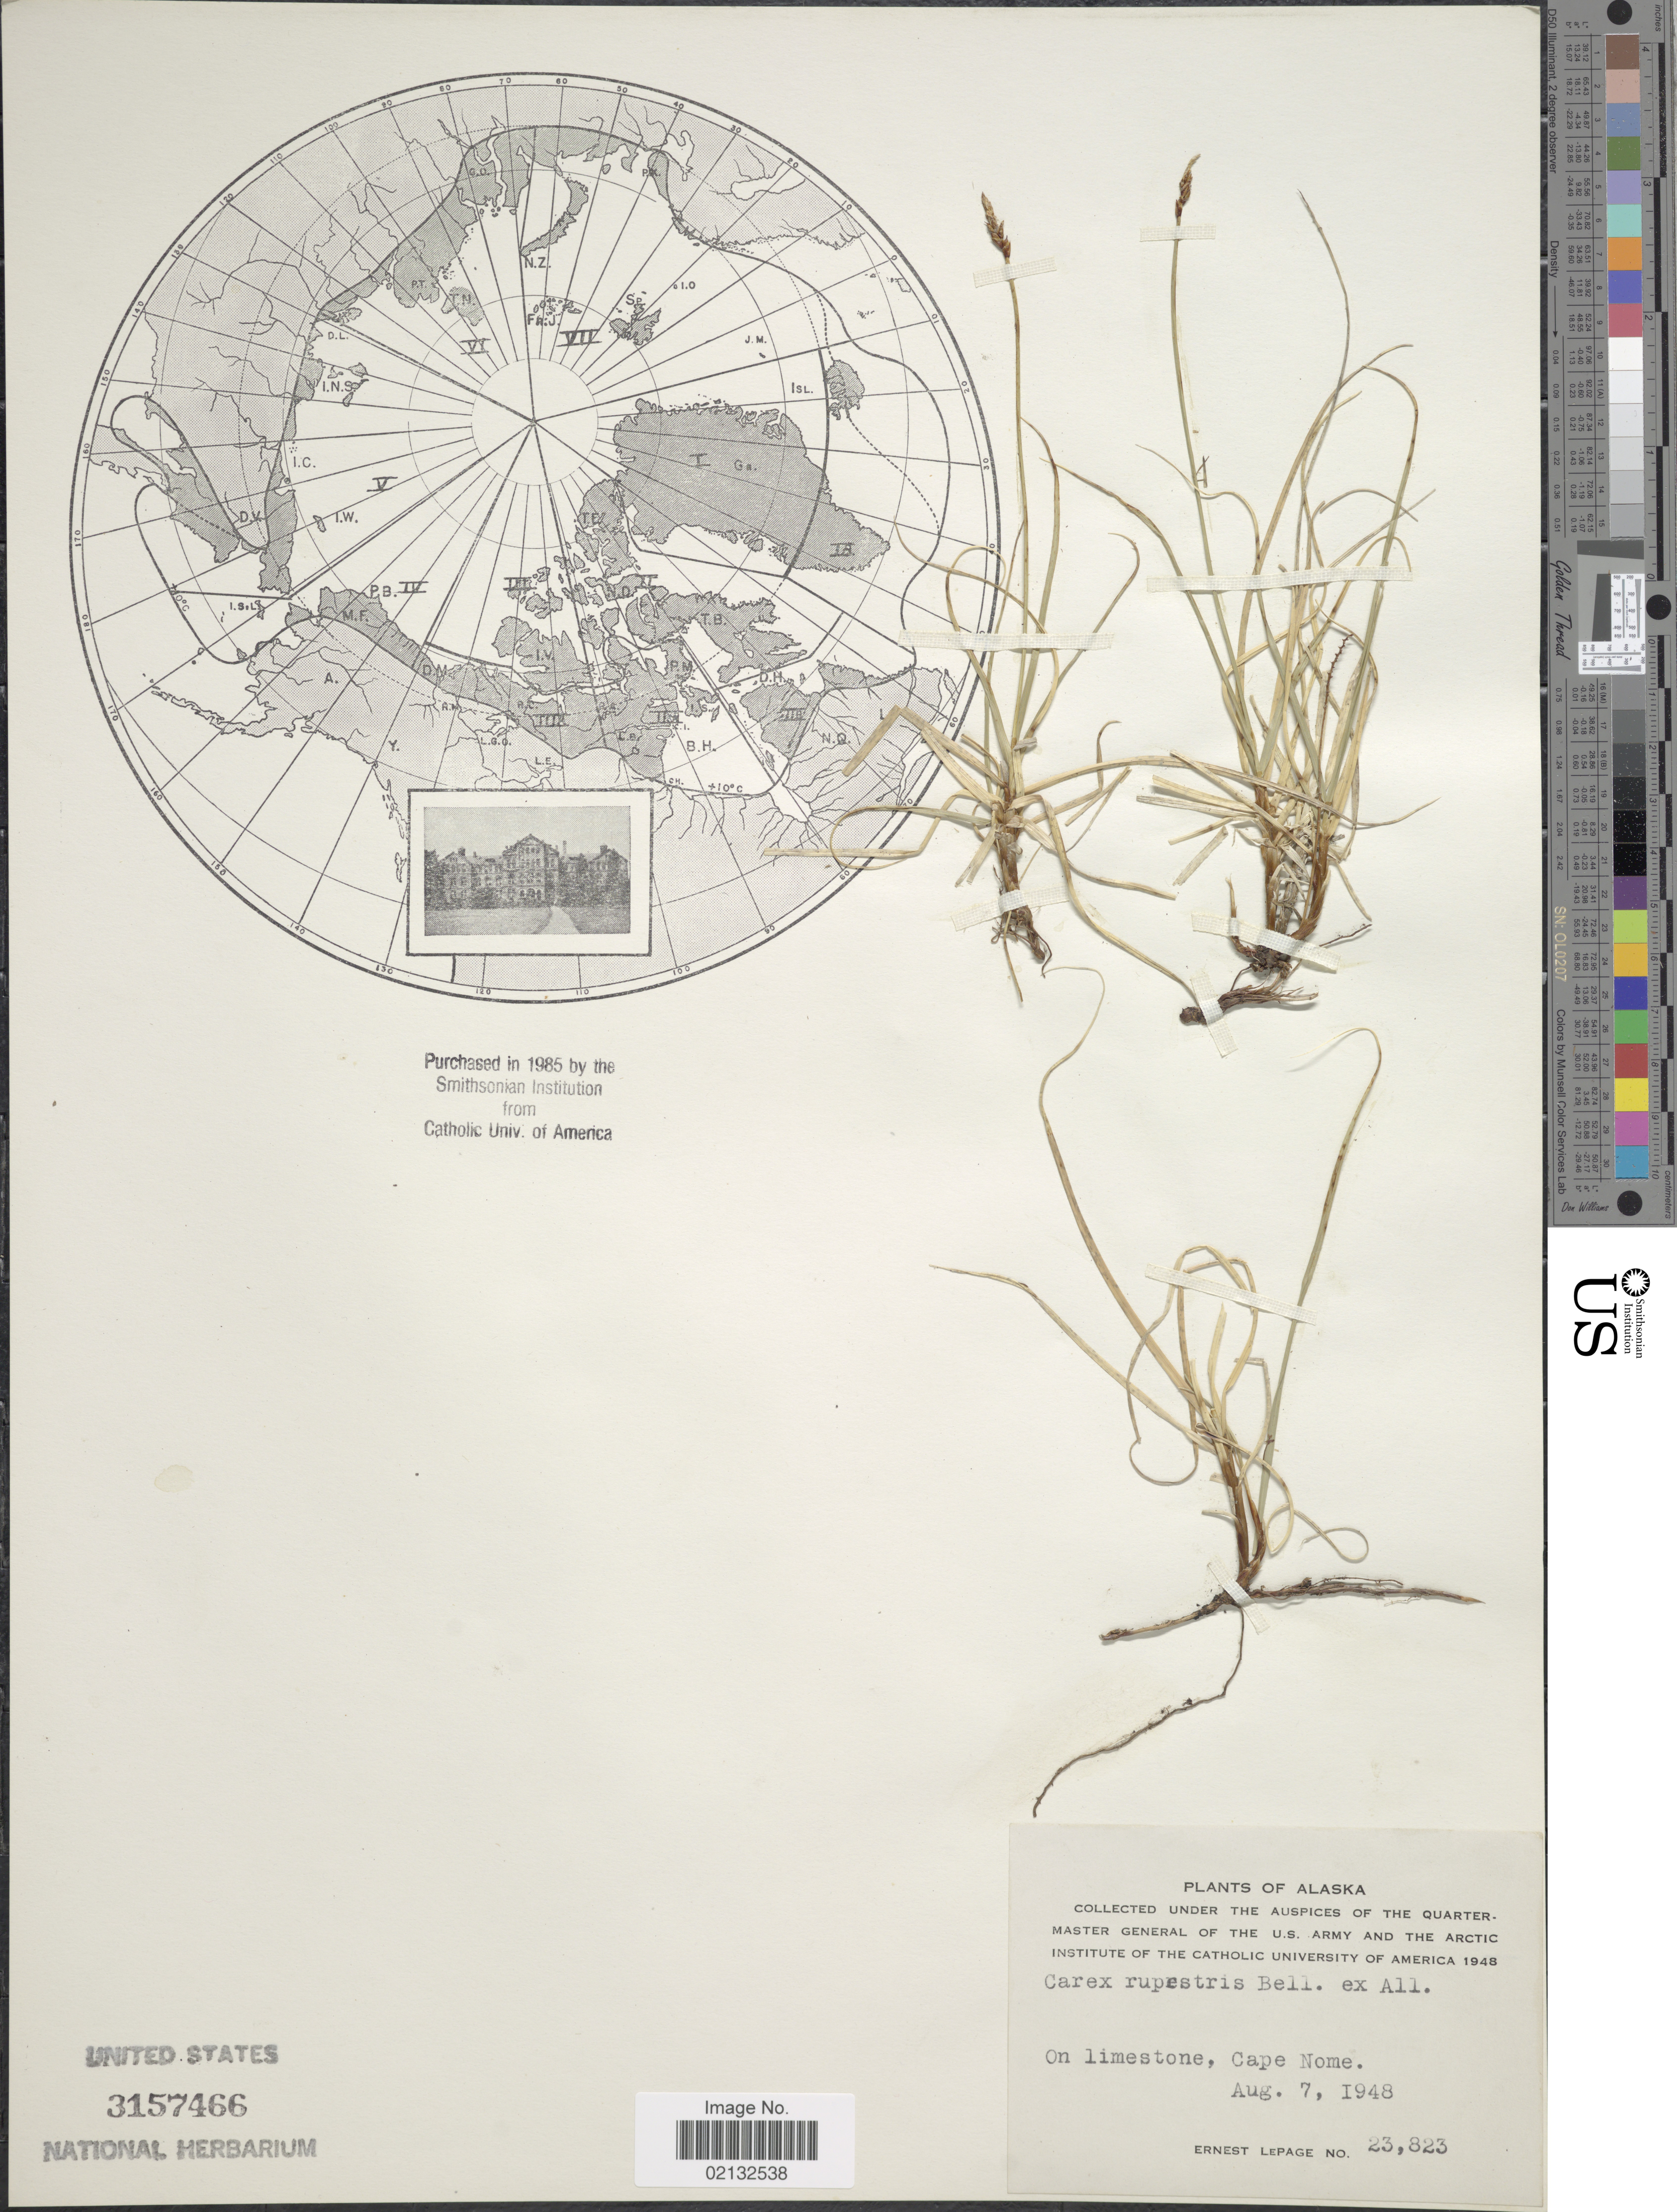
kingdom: Plantae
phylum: Tracheophyta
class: Liliopsida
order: Poales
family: Cyperaceae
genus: Carex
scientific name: Carex rupestris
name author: All.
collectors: E. Lepage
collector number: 23823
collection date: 1948-08-07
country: United States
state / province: Alaska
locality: On limestone, Cape Nome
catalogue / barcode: US 3157466